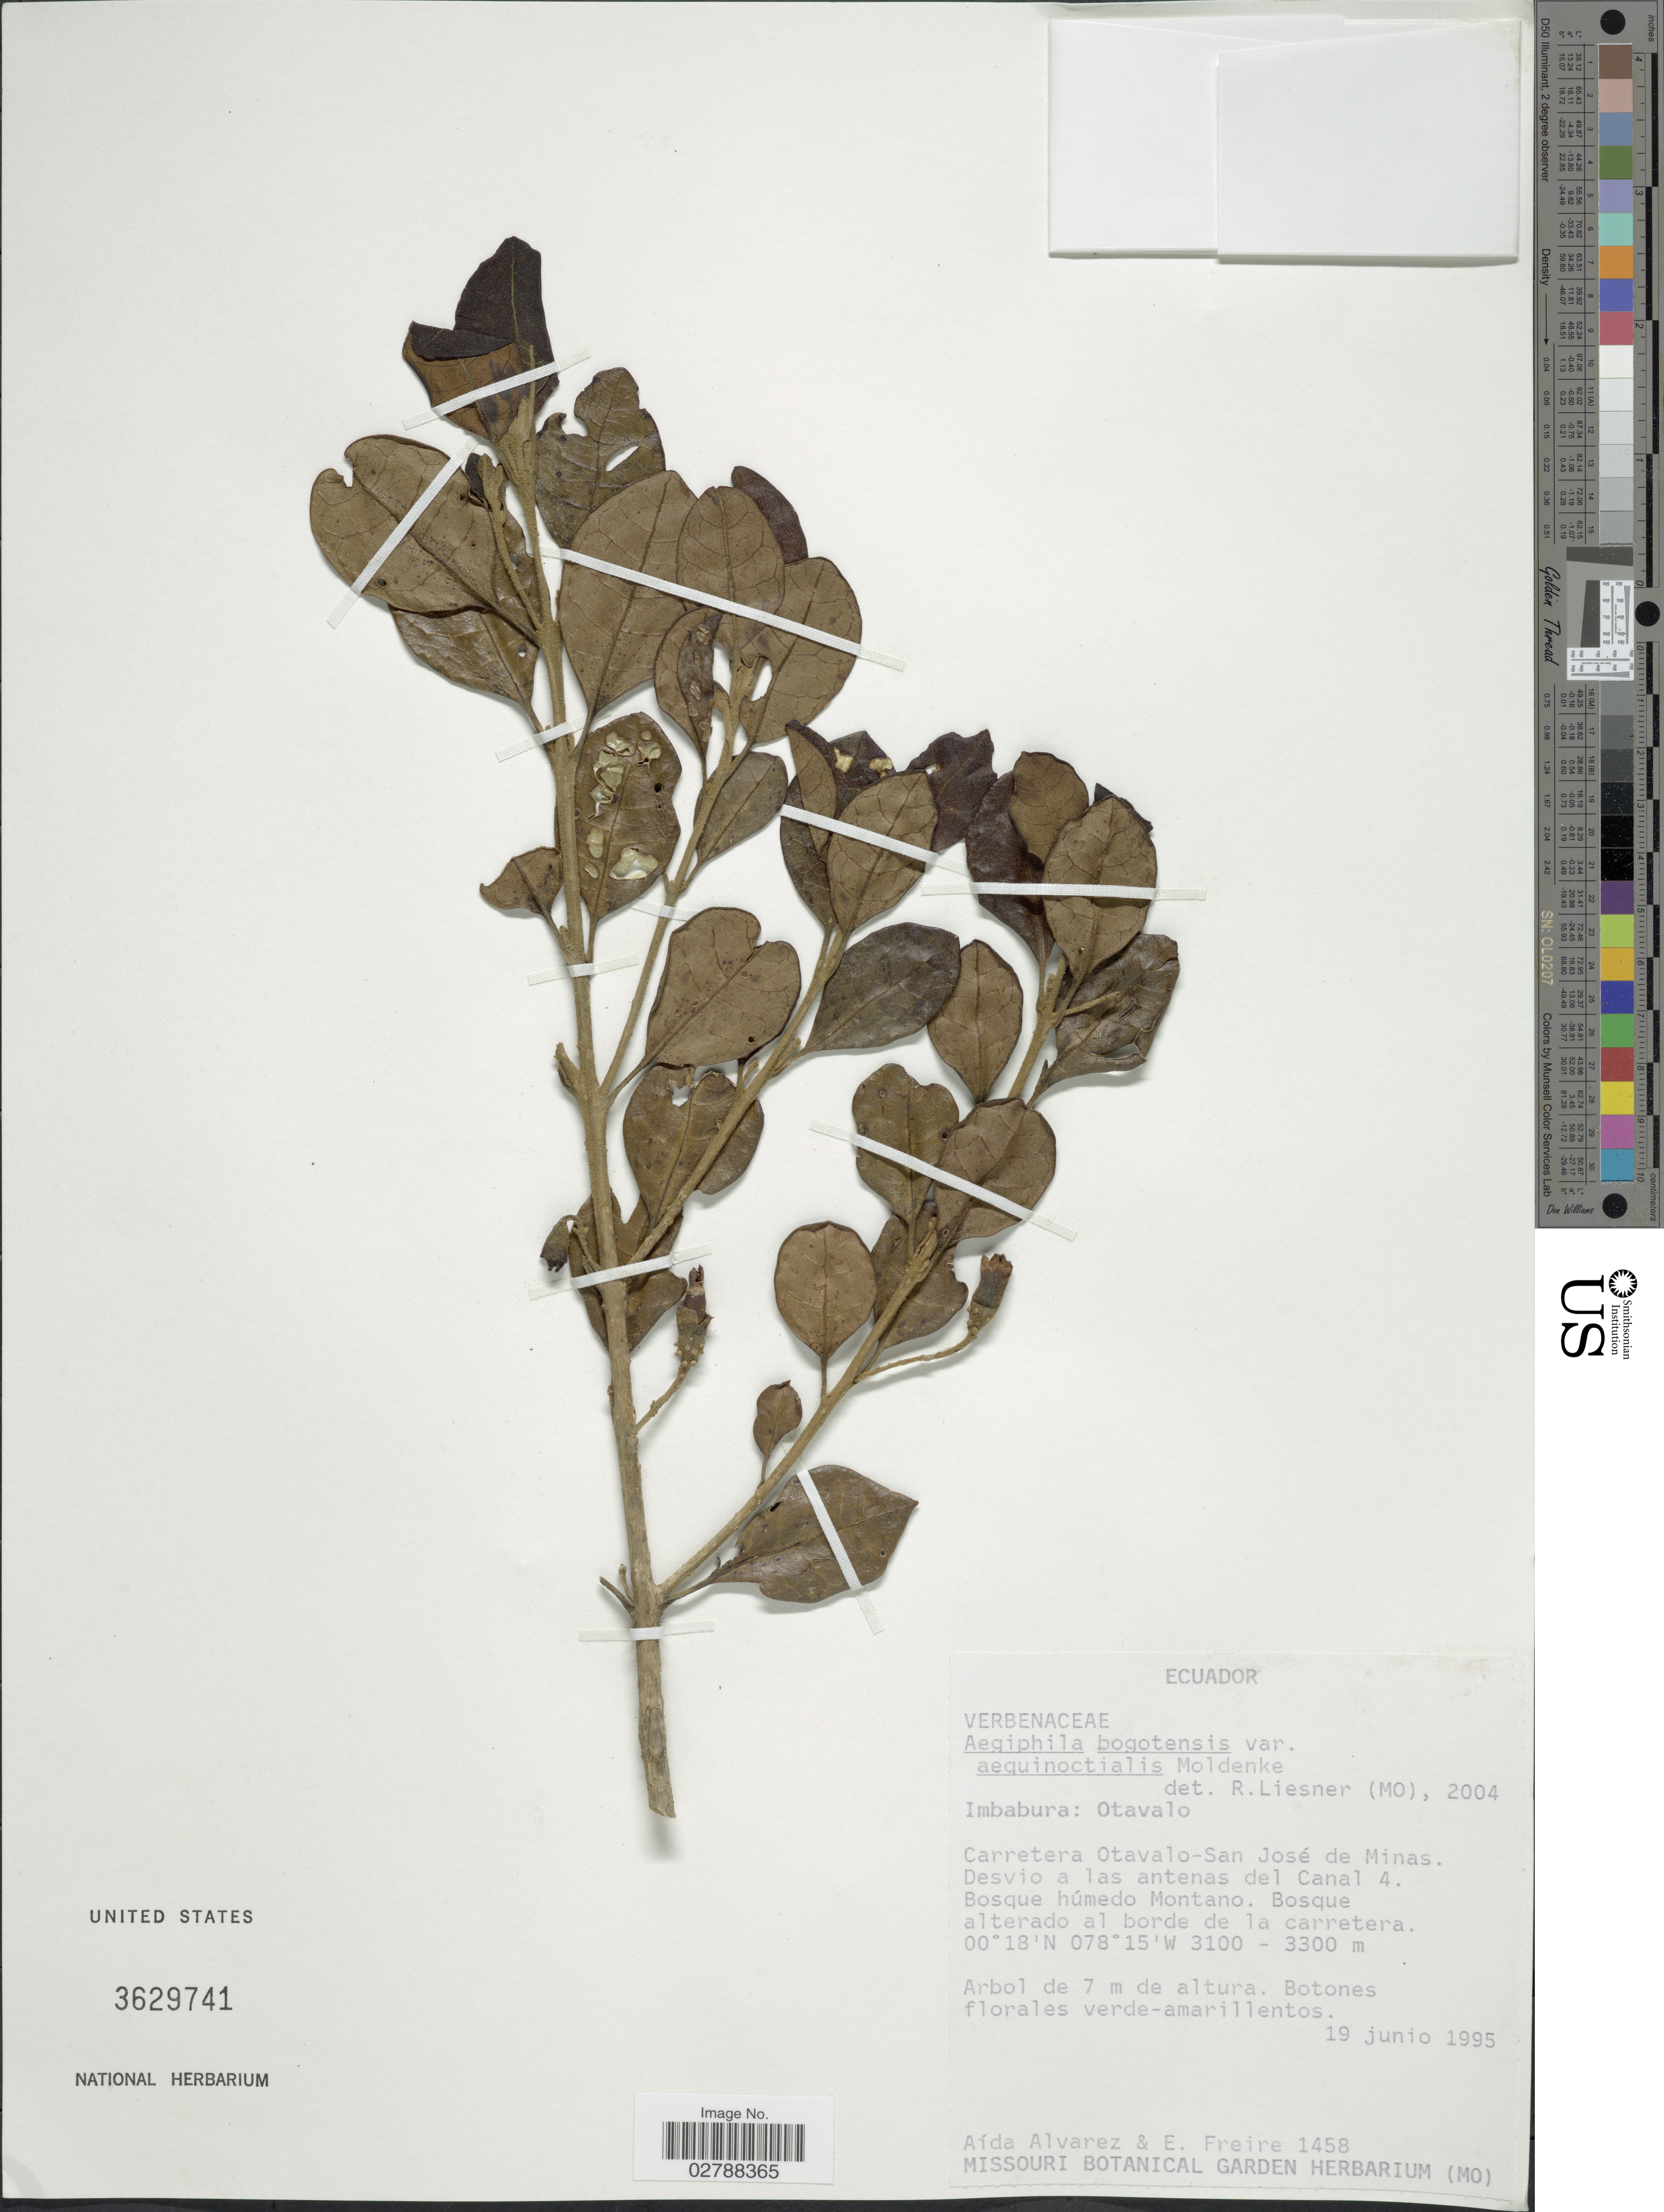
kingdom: Plantae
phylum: Tracheophyta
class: Magnoliopsida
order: Lamiales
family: Lamiaceae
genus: Aegiphila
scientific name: Aegiphila bogotensis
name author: (Spreng.) Moldenke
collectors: A. Alvarez & E. Freire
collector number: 1458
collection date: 1995-06-19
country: Ecuador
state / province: Imbabura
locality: Otavalo, Carretera Otavalo-San José de Minas. Desvio a las antenas del Canal 4. Bosque húmedo Montano.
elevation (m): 3100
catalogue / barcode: US 3629741